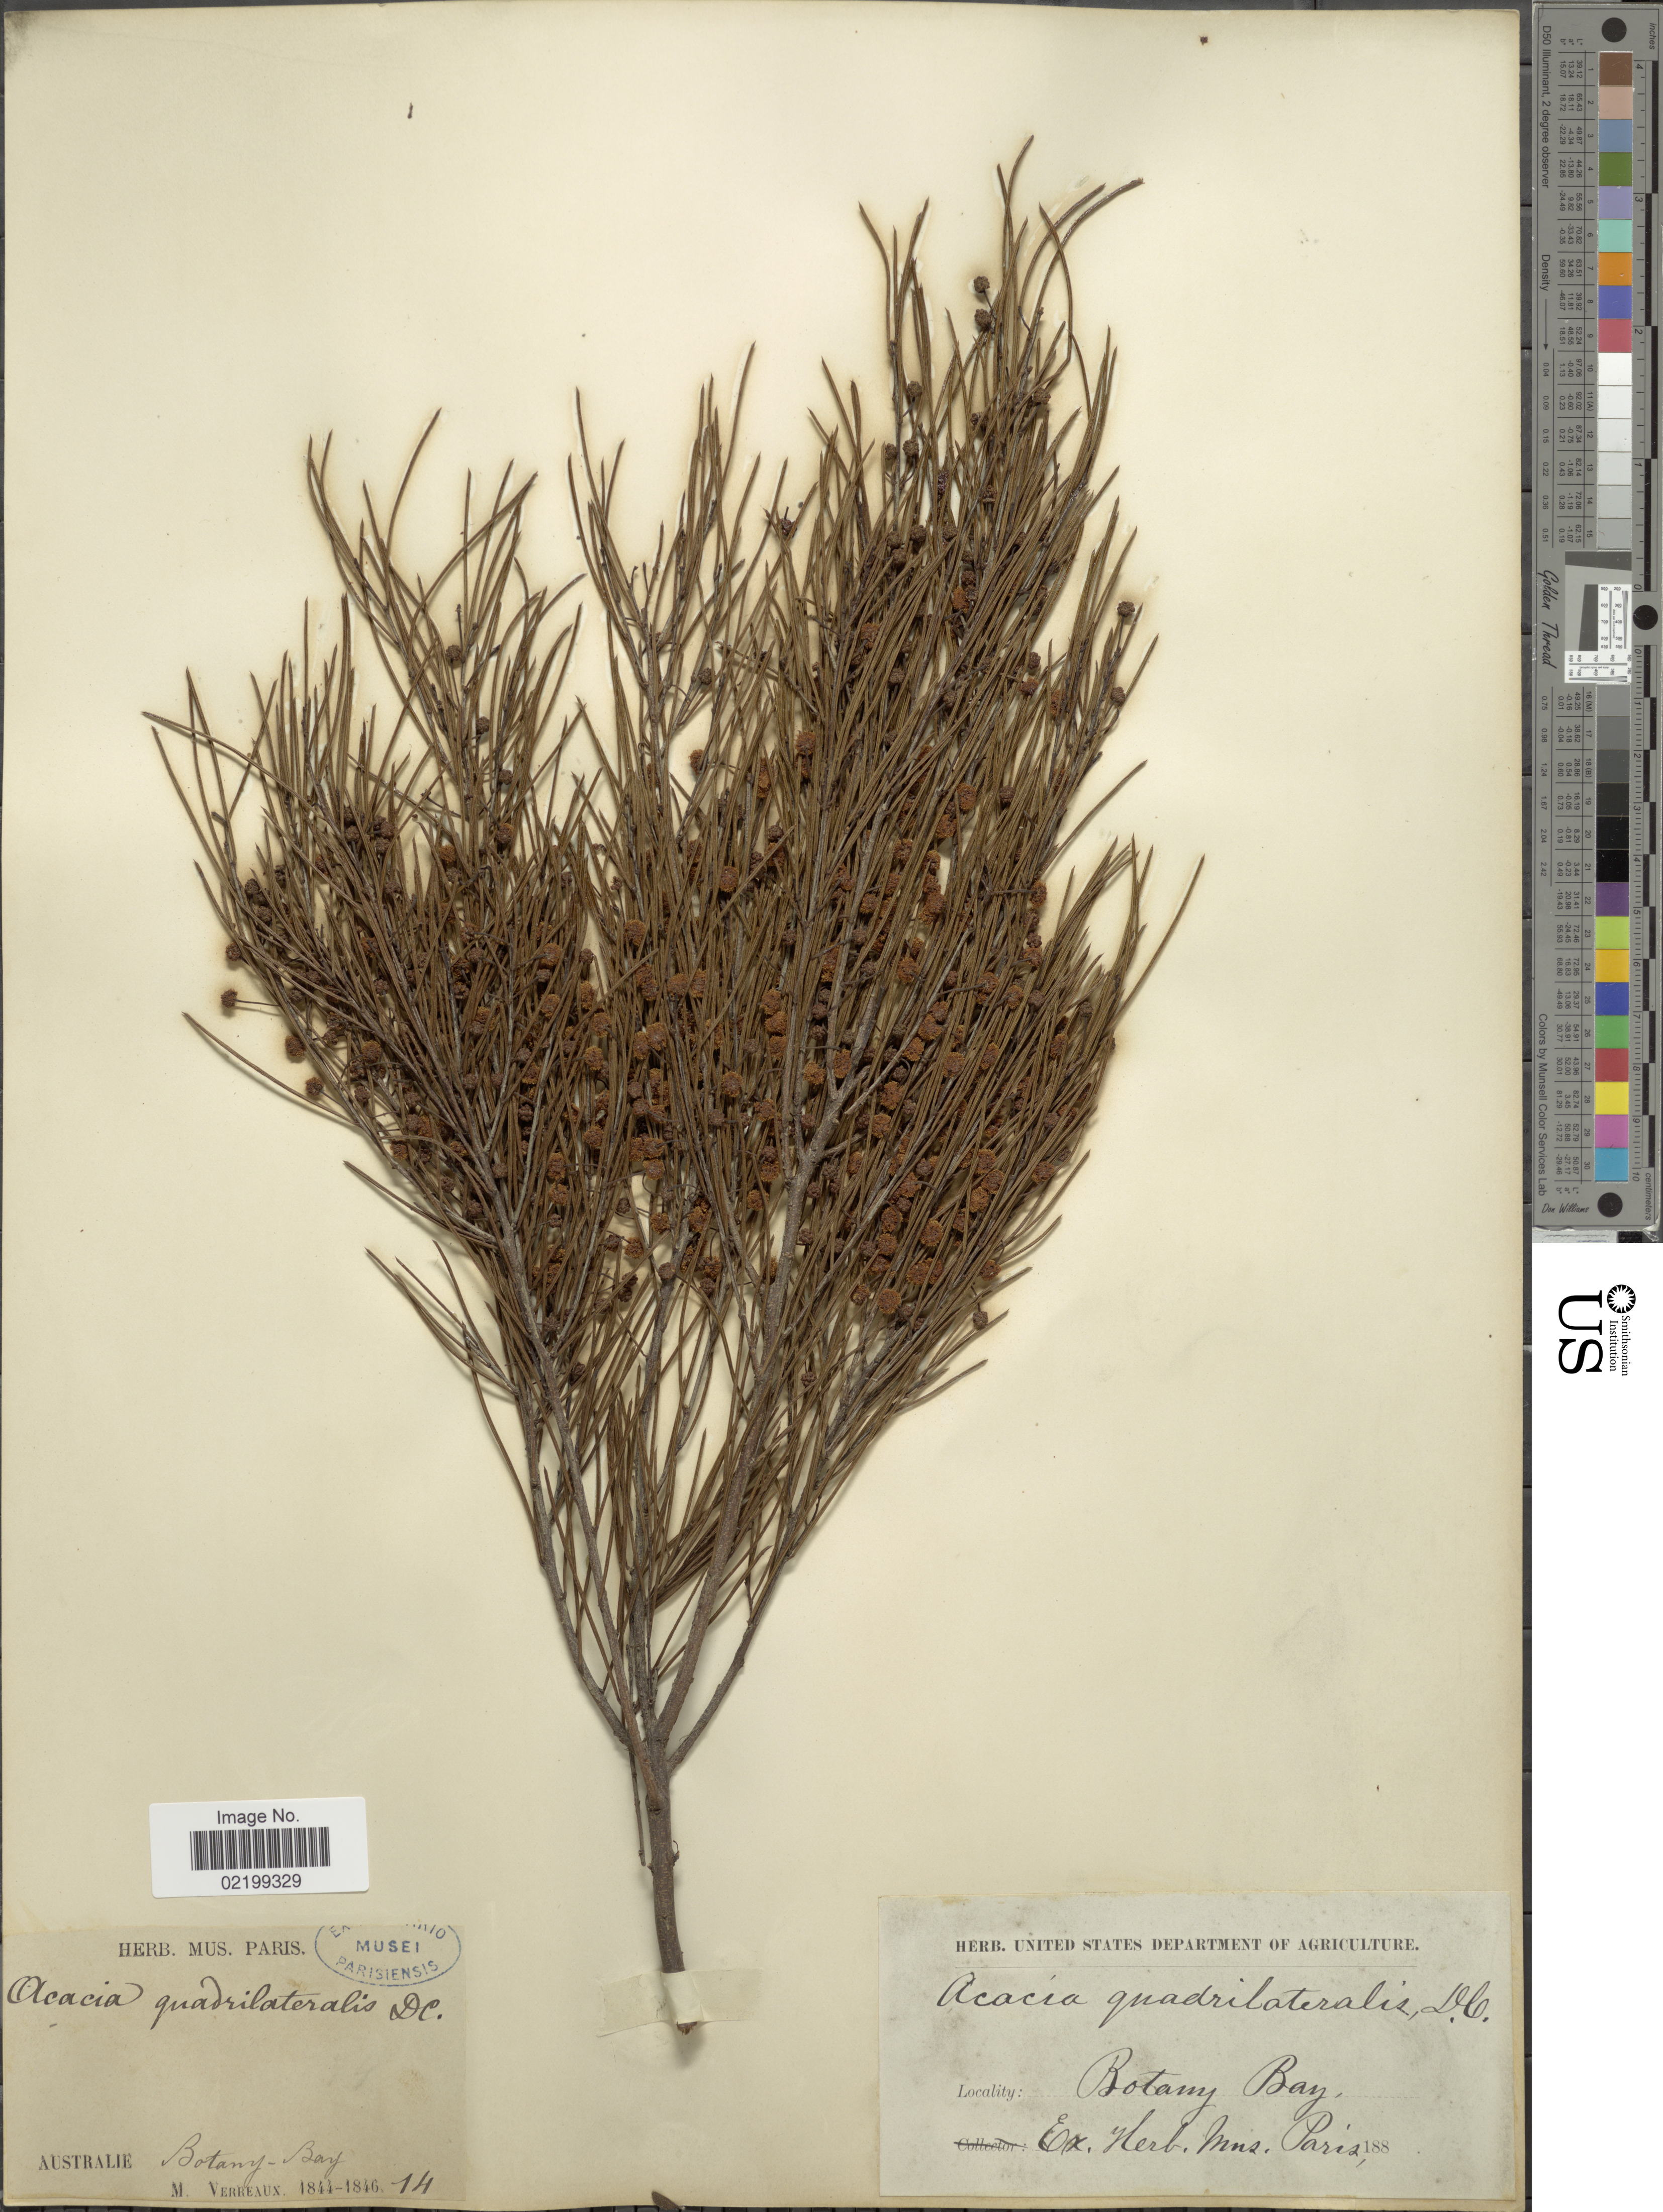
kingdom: Plantae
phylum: Tracheophyta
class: Magnoliopsida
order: Fabales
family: Fabaceae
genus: Acacia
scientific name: Acacia quadrilateralis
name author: DC.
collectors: M. Verreaux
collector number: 14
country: Australia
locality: Botany Bay